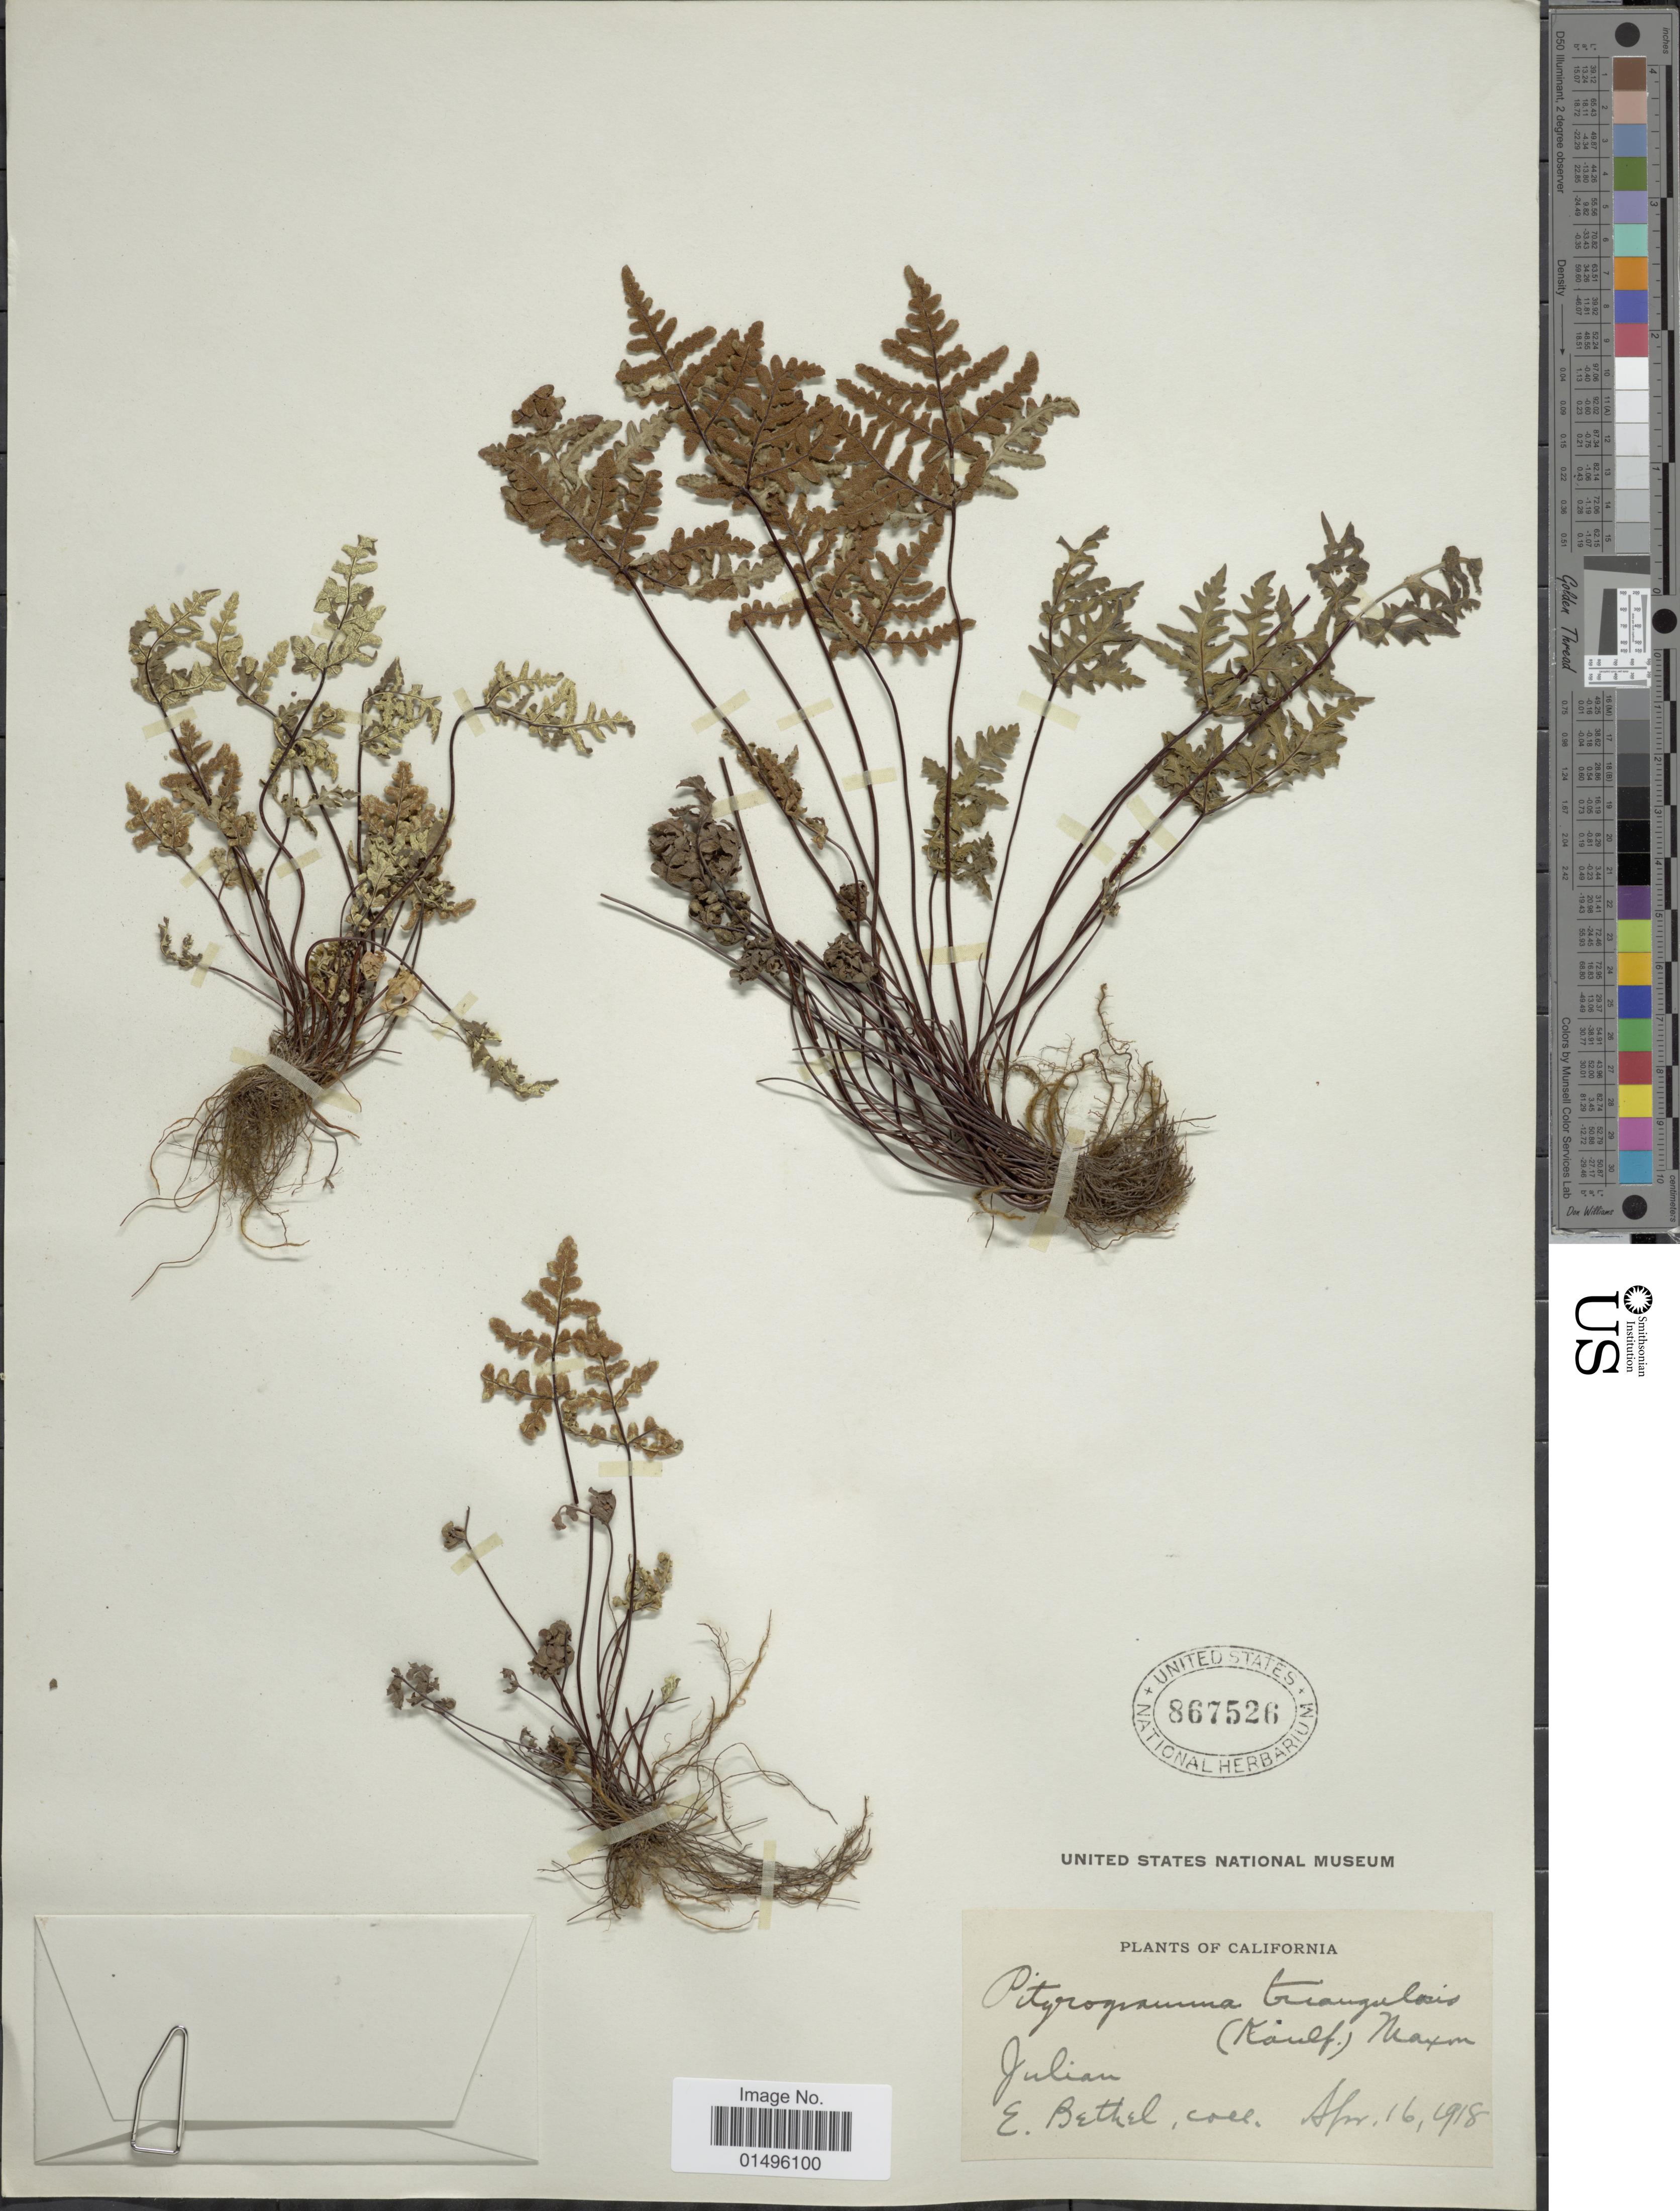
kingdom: Plantae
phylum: Tracheophyta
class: Polypodiopsida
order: Polypodiales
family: Pteridaceae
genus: Pentagramma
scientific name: Pentagramma triangularis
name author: (Kaulf.) Yatsk. et al.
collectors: E. Bethel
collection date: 1918-04-16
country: United States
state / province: California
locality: California, Julian.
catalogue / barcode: US 867526